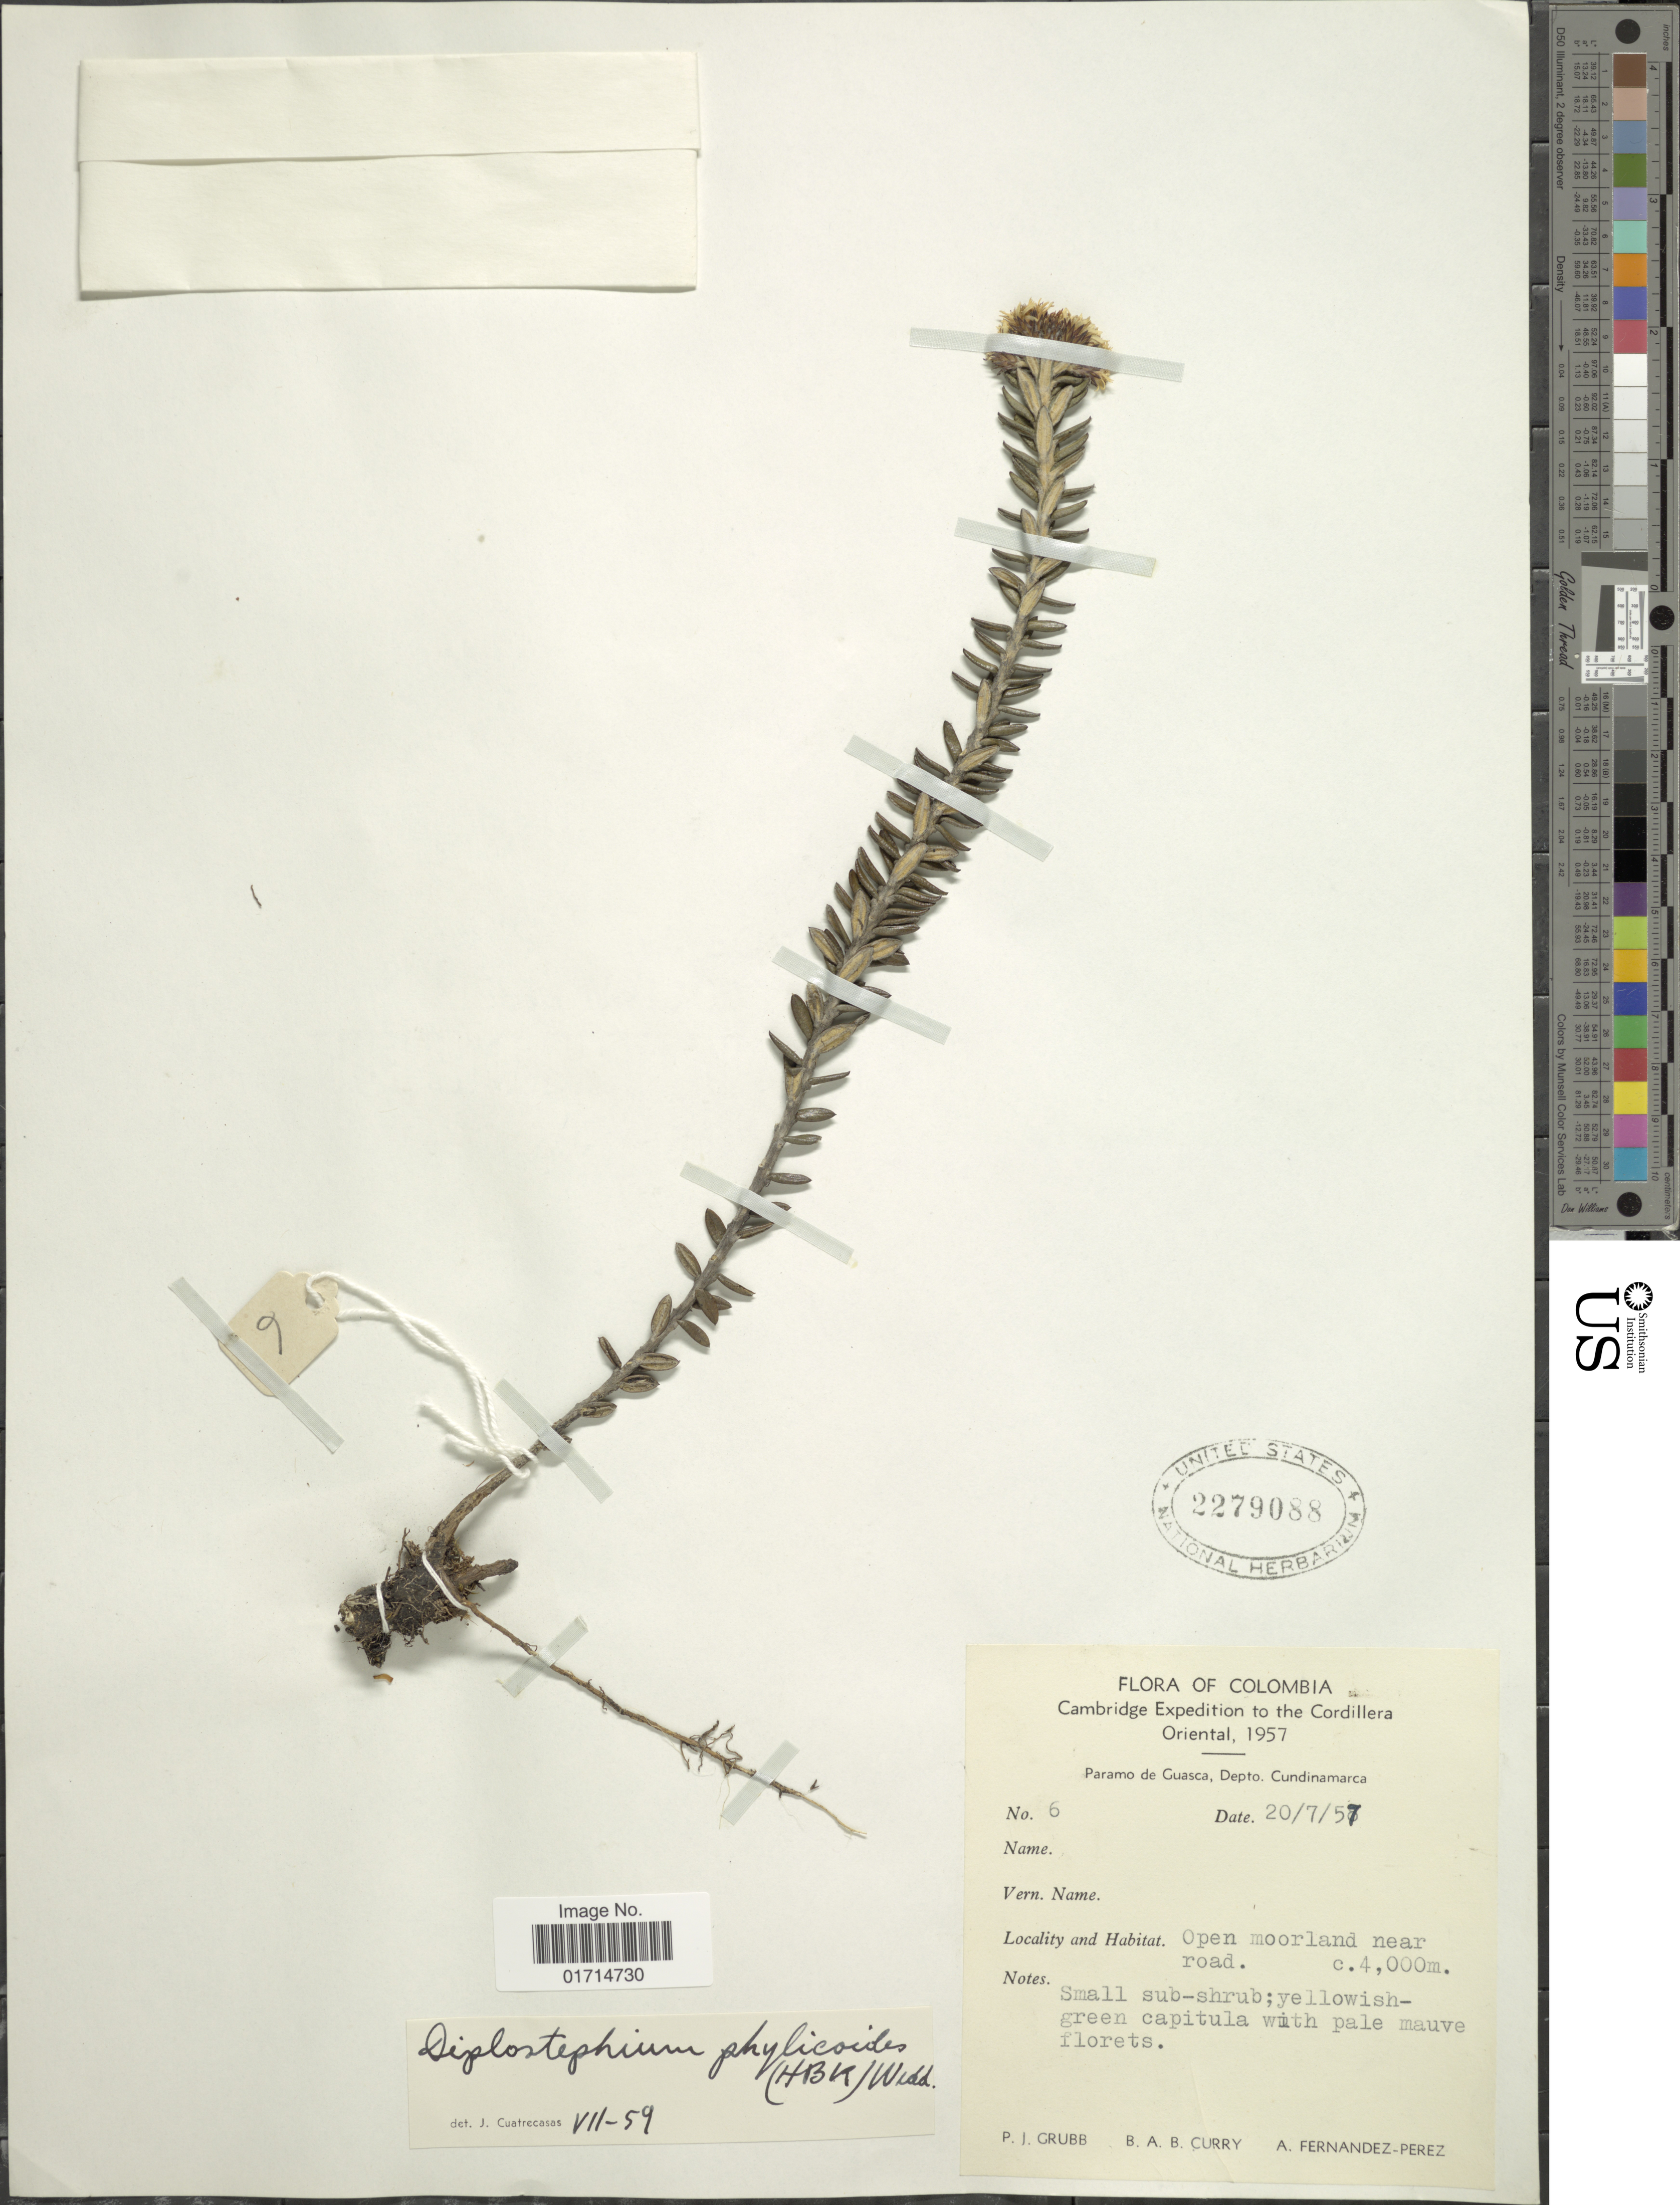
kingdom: Plantae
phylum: Tracheophyta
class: Magnoliopsida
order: Asterales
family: Asteraceae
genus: Diplostephium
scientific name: Diplostephium phylicoides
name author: (Kunth) Wedd.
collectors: P. J. Grubb, B. Curry & A. Fernández-Pérez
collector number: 6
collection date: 1957-07-20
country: Colombia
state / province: Cundinamarca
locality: Cordillera Oriental, Paramo de Guasca, open moorland near road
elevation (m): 4000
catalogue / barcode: US 2279088